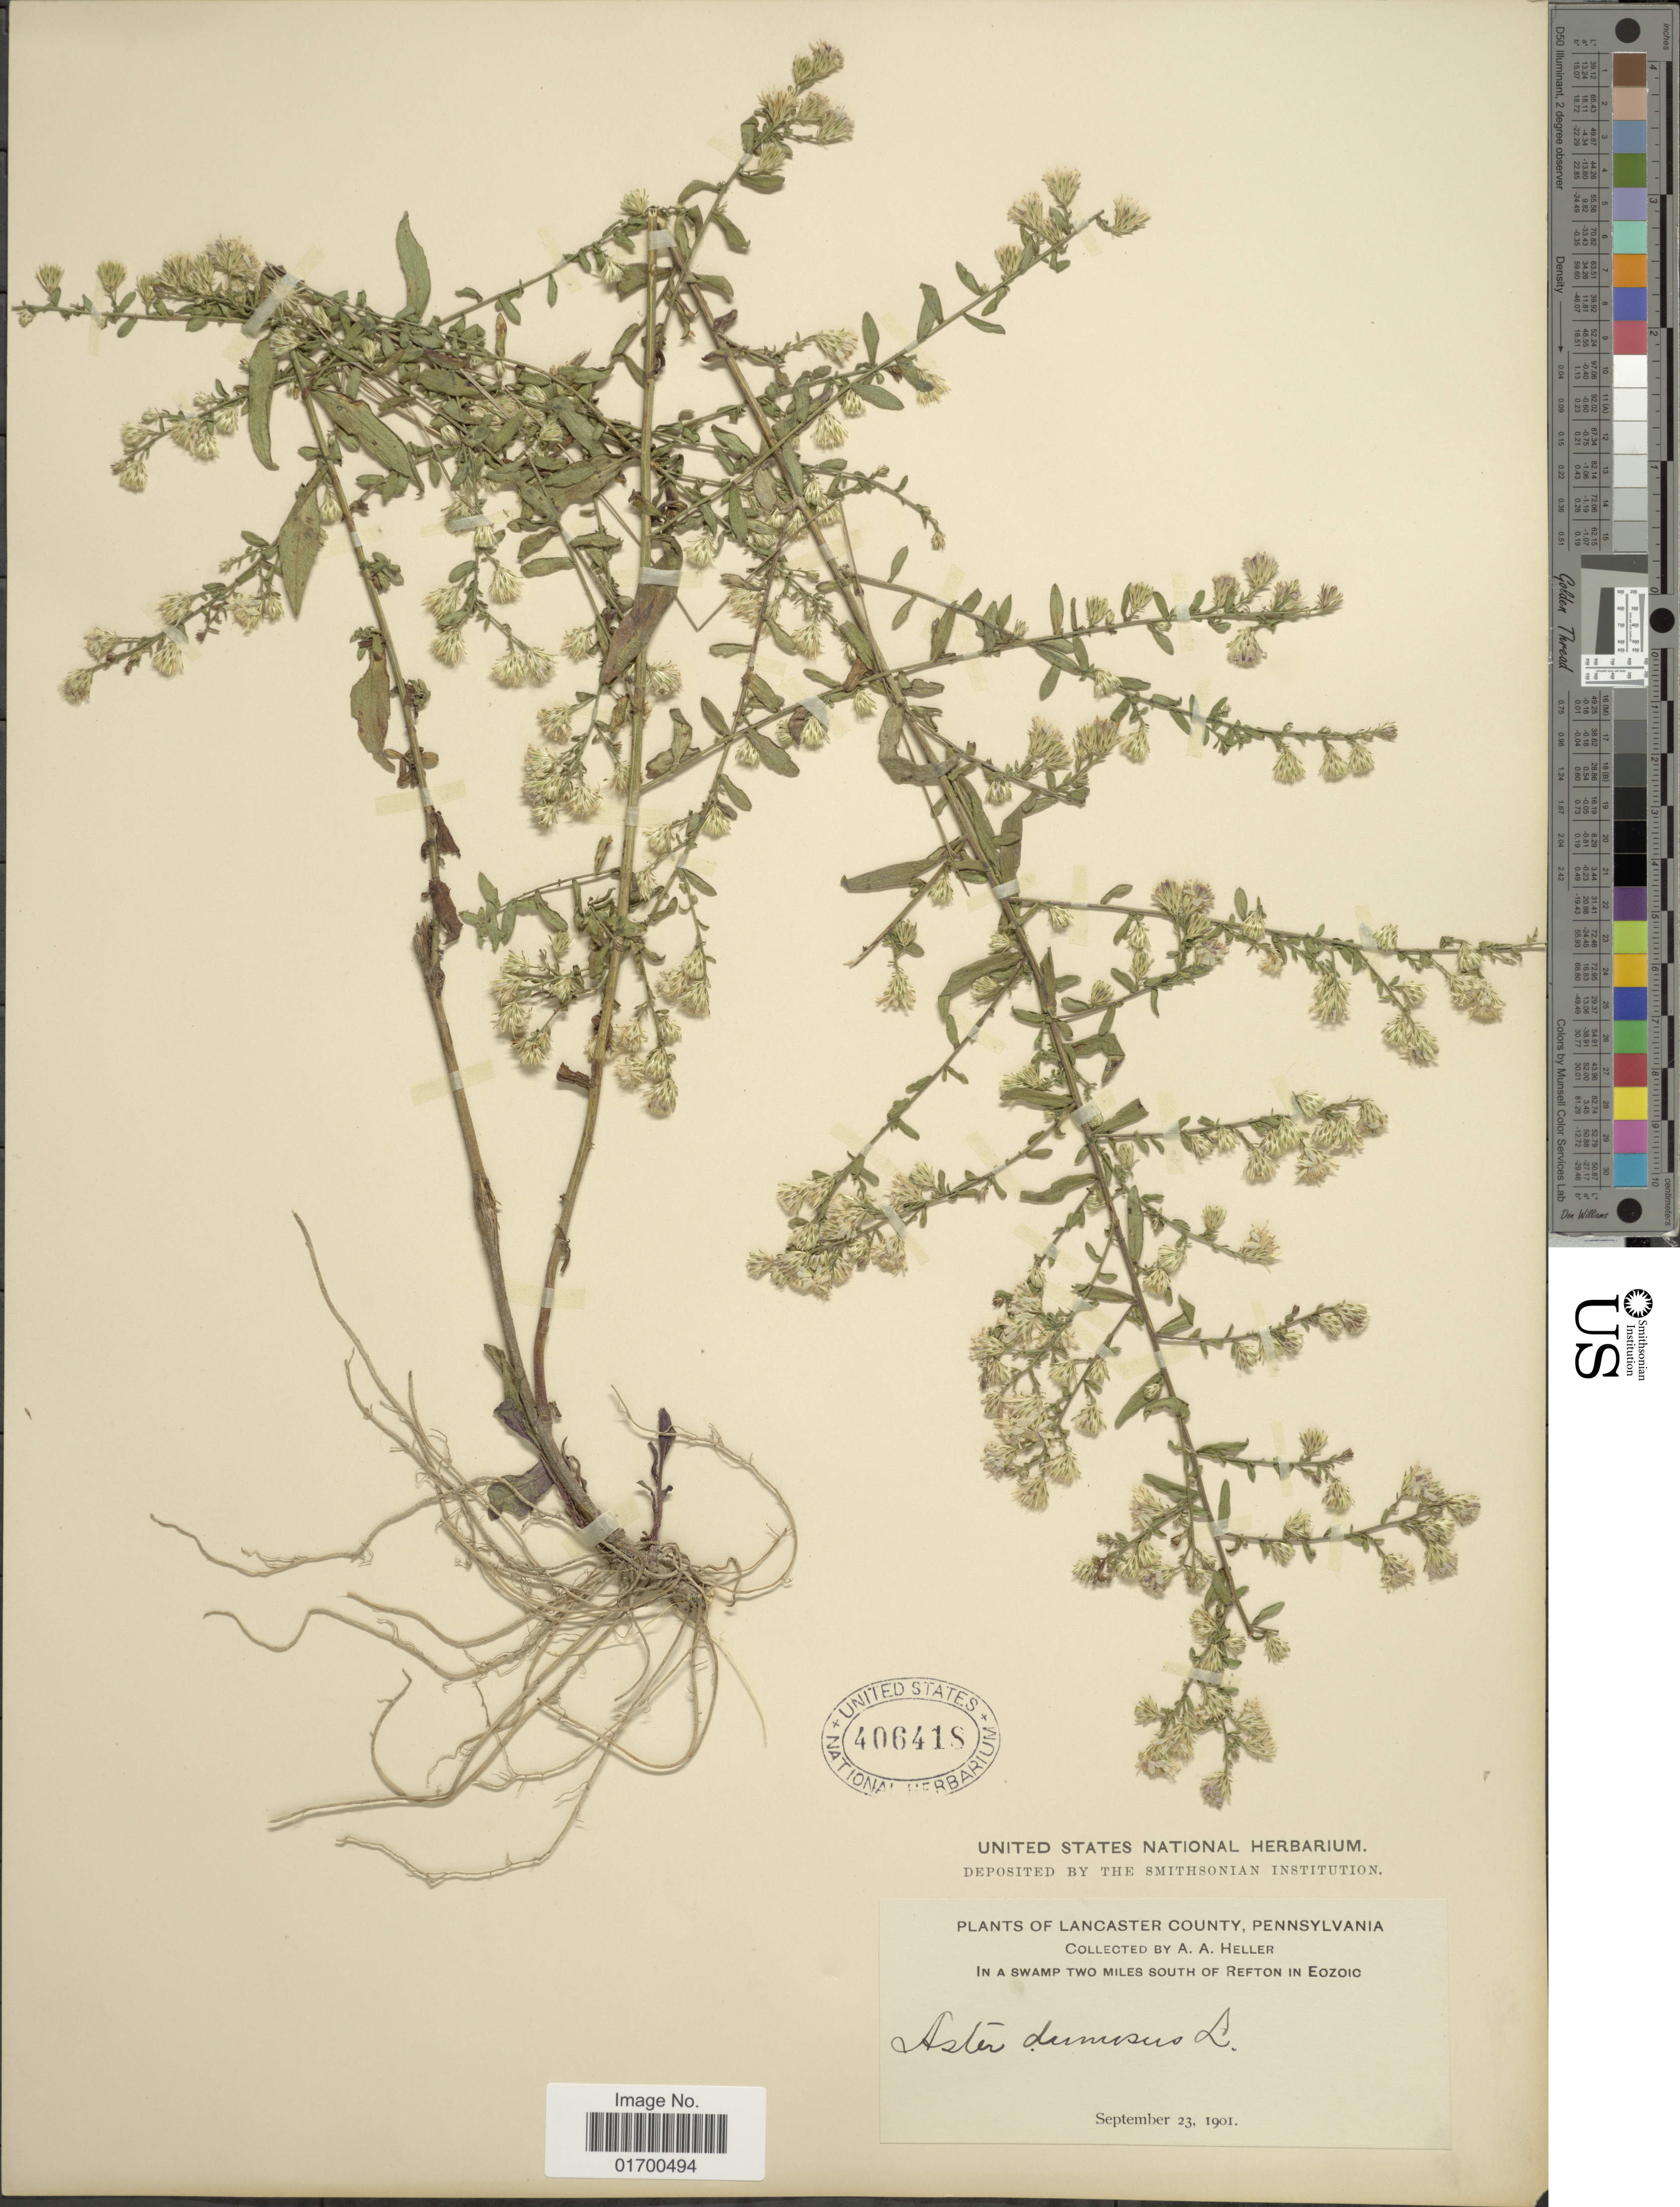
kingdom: Plantae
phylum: Tracheophyta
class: Magnoliopsida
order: Asterales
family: Asteraceae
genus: Symphyotrichum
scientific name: Symphyotrichum lateriflorum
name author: (L.) Á. Löve & D. Löve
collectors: A. A. Heller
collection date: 1901-09-23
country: United States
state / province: Pennsylvania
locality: Lancaster County, In a Swamp two miles south of Refton in Eozoic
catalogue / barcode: US 406418